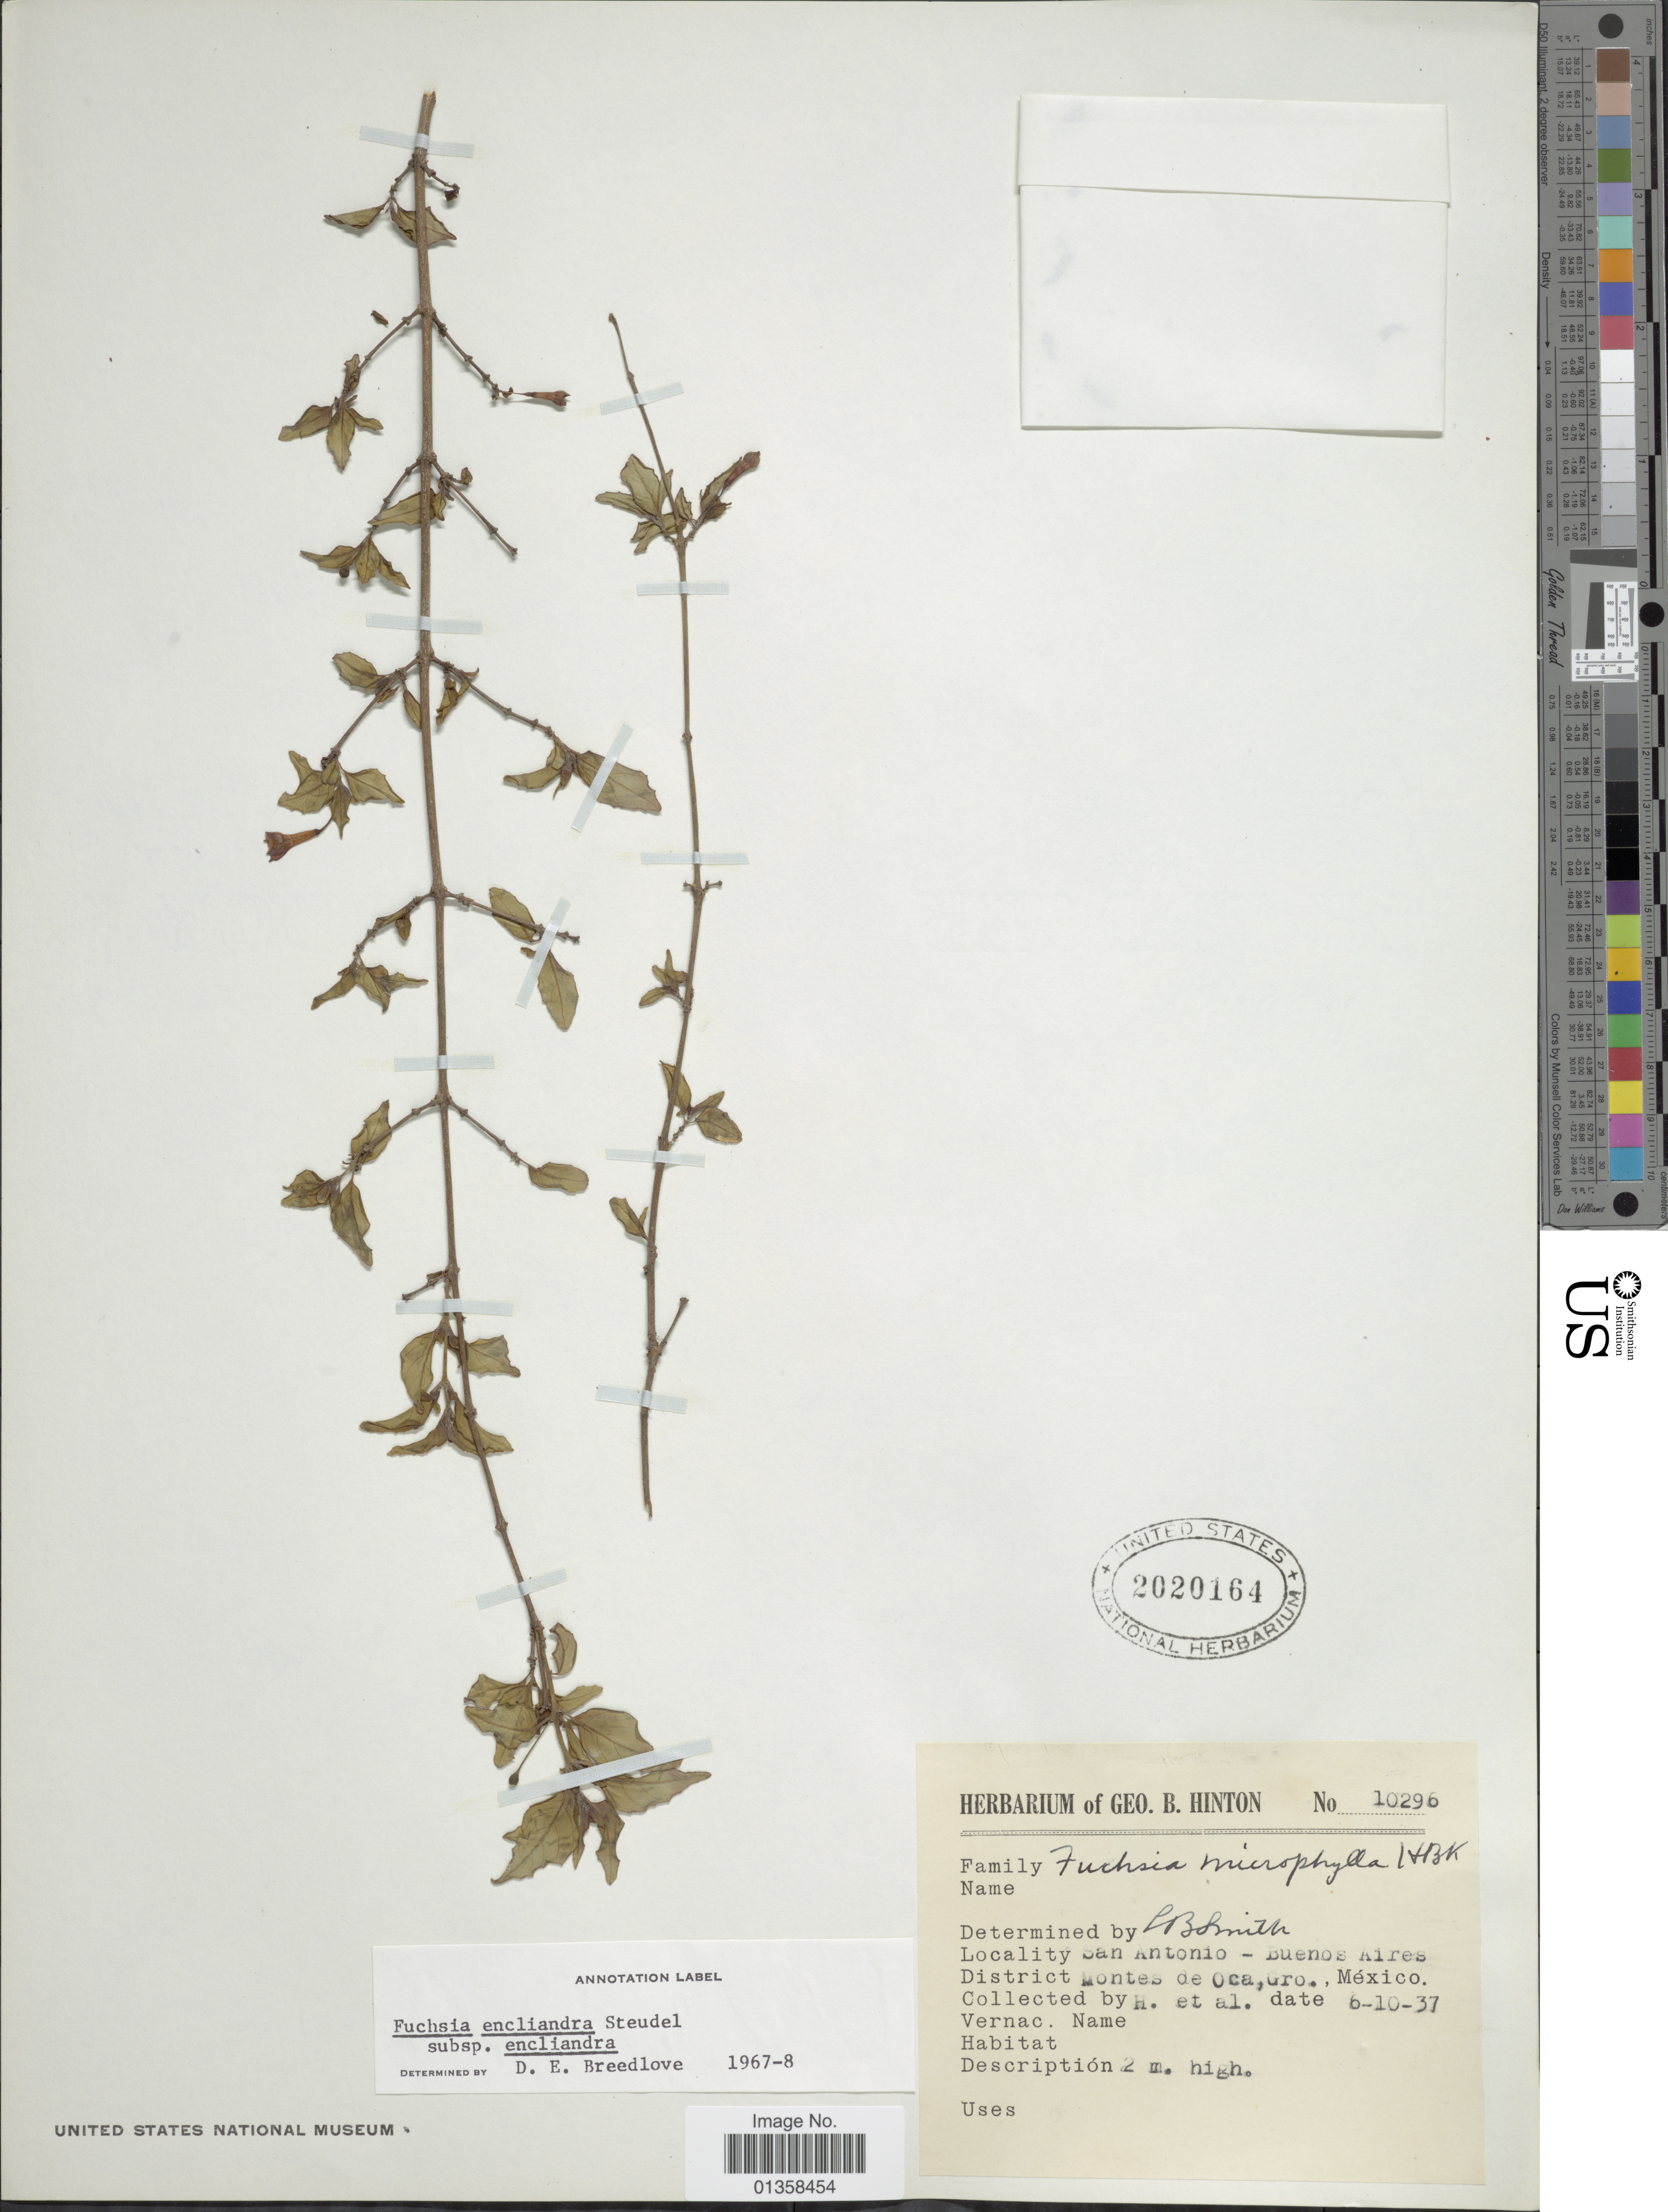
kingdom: Plantae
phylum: Tracheophyta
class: Magnoliopsida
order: Myrtales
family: Onagraceae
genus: Fuchsia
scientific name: Fuchsia encliandra subsp. encliandra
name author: Steud.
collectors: G. B. Hinton & et al.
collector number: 10296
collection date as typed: Transcribed d/m/y: 6/10/37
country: Mexico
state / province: Guerrero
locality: San Antonio - Buenos Aires, District Montes de Oca, Gro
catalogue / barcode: US 2020164